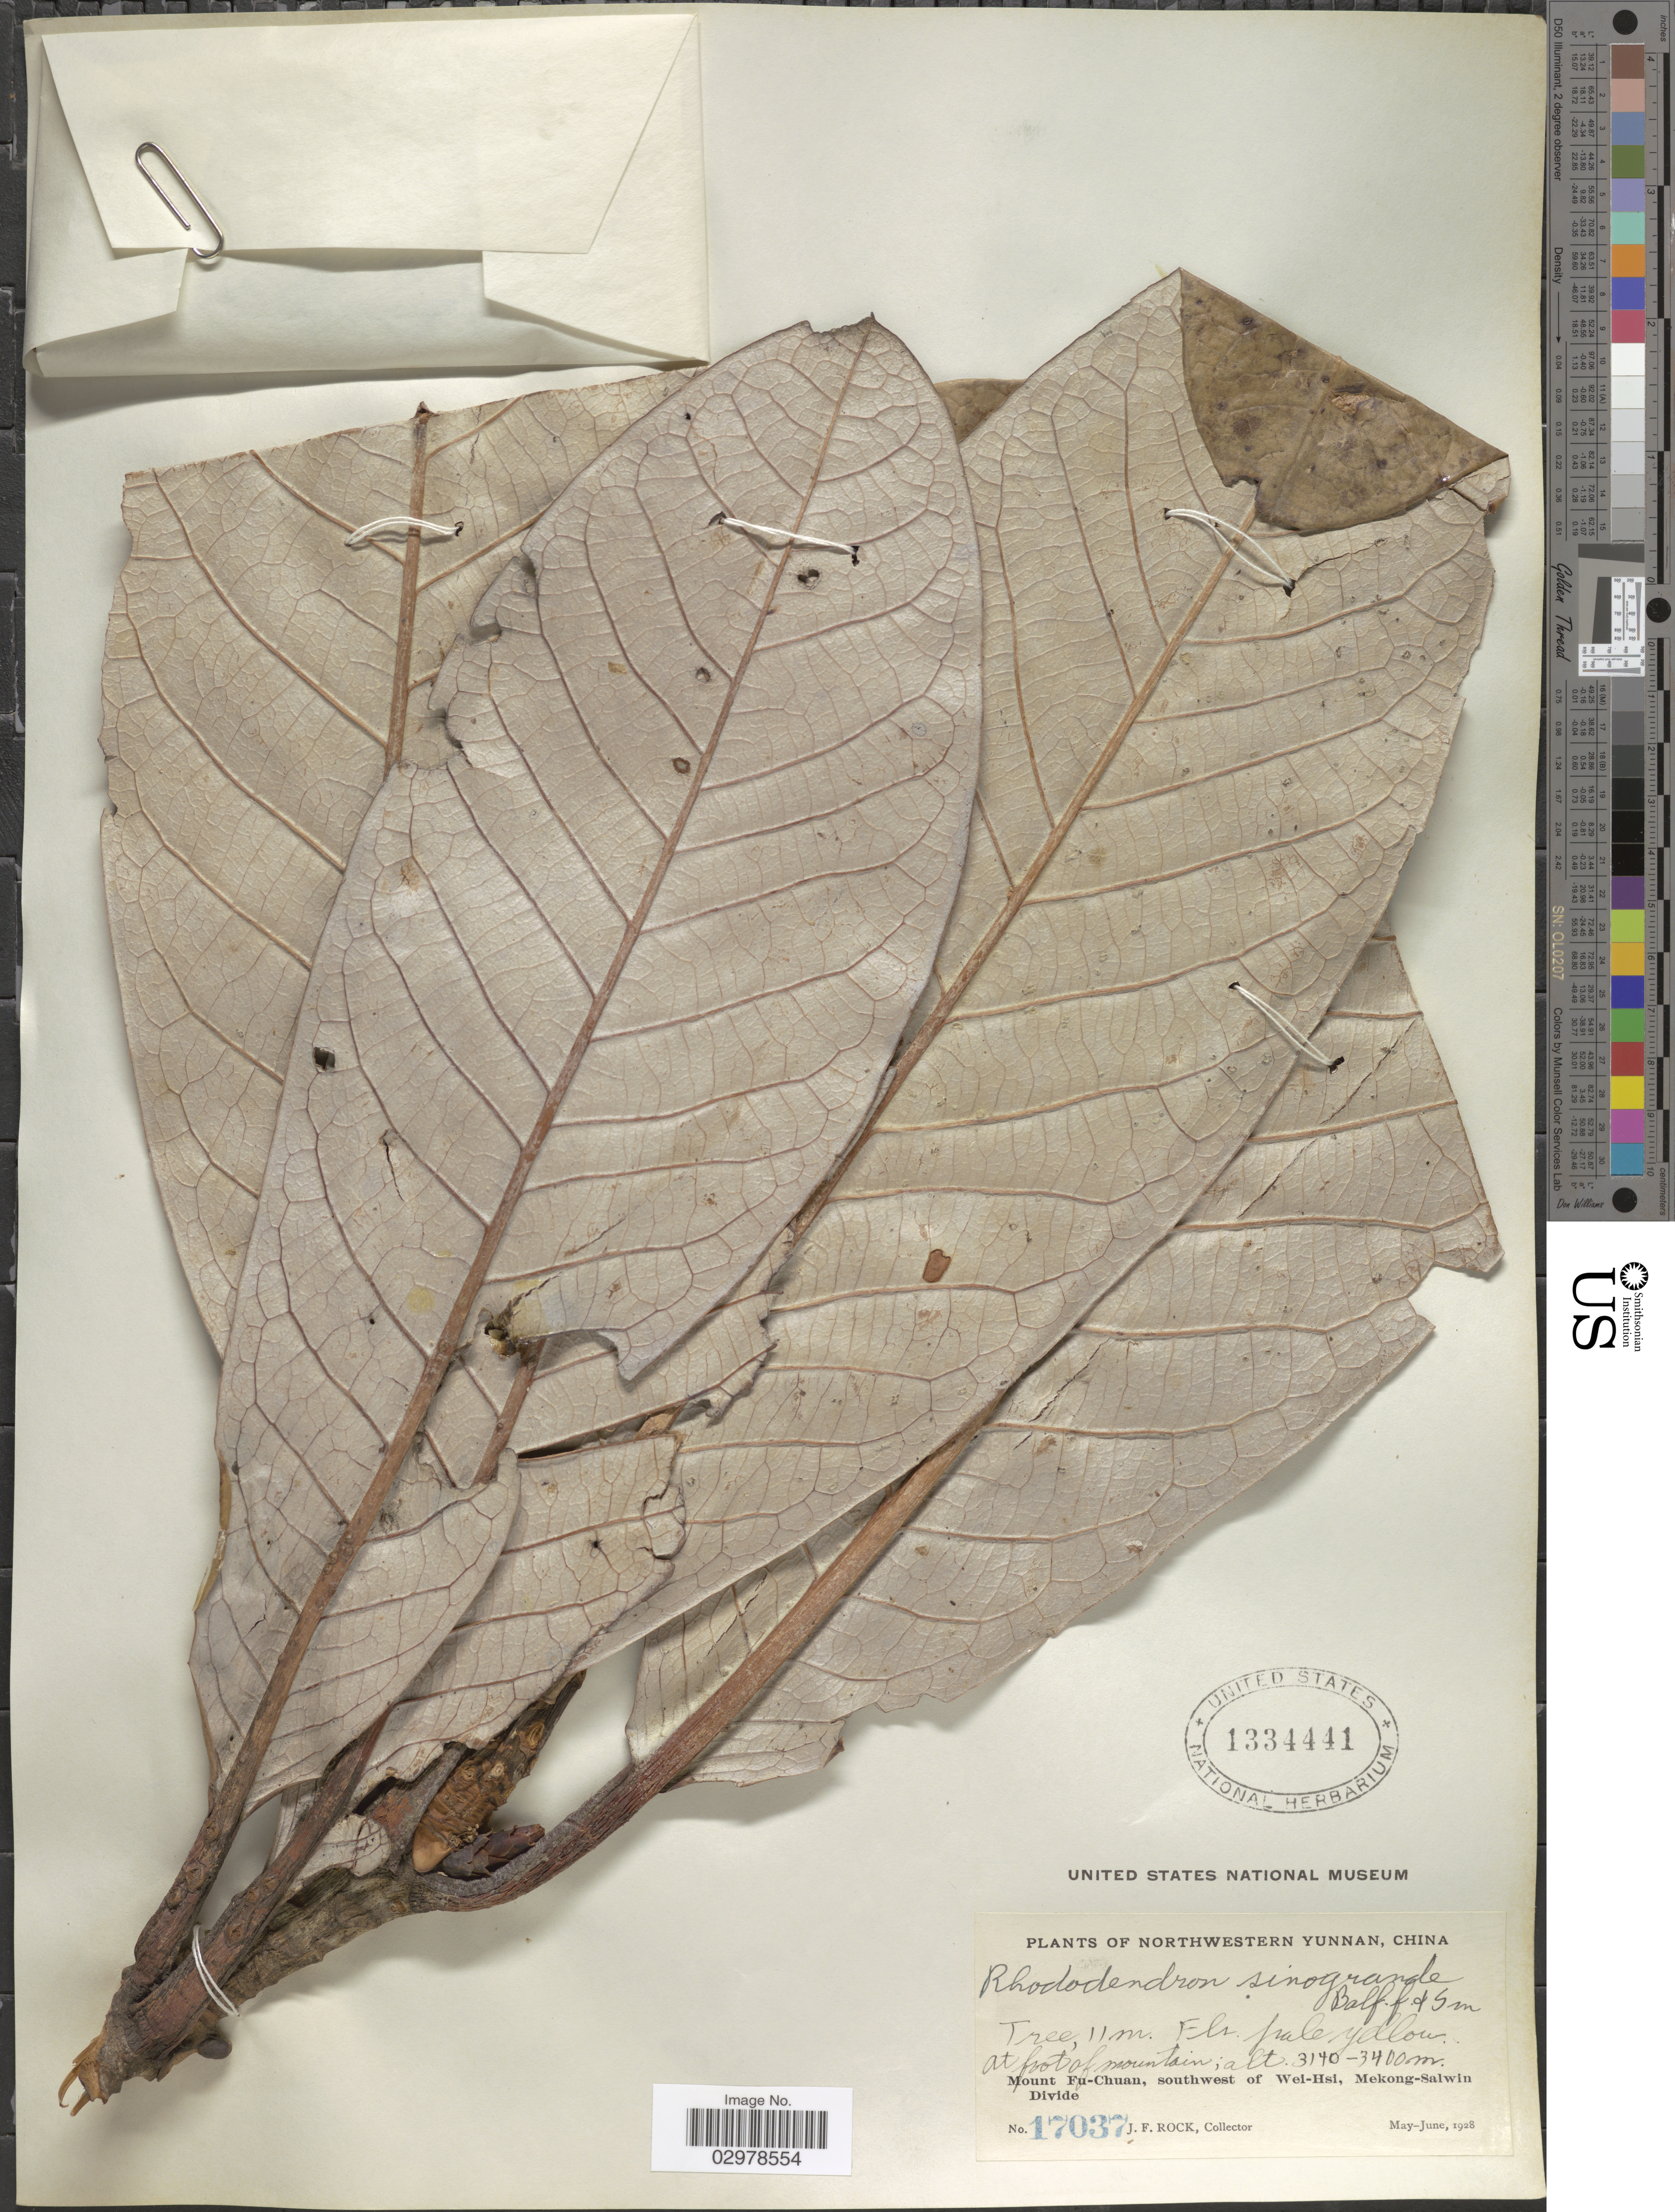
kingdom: Plantae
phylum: Tracheophyta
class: Magnoliopsida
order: Ericales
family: Ericaceae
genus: Rhododendron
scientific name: Rhododendron sinogrande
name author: Balf. f. & W.W. Sm.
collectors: J. Rock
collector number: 17037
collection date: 1928-05/1928-06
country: China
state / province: Yunnan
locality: Northwestern Yunnan. Mount Fu-Chuan, southwest of Wei-Hsi, Mekong-Salwin Divide.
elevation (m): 3140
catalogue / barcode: US 1334441